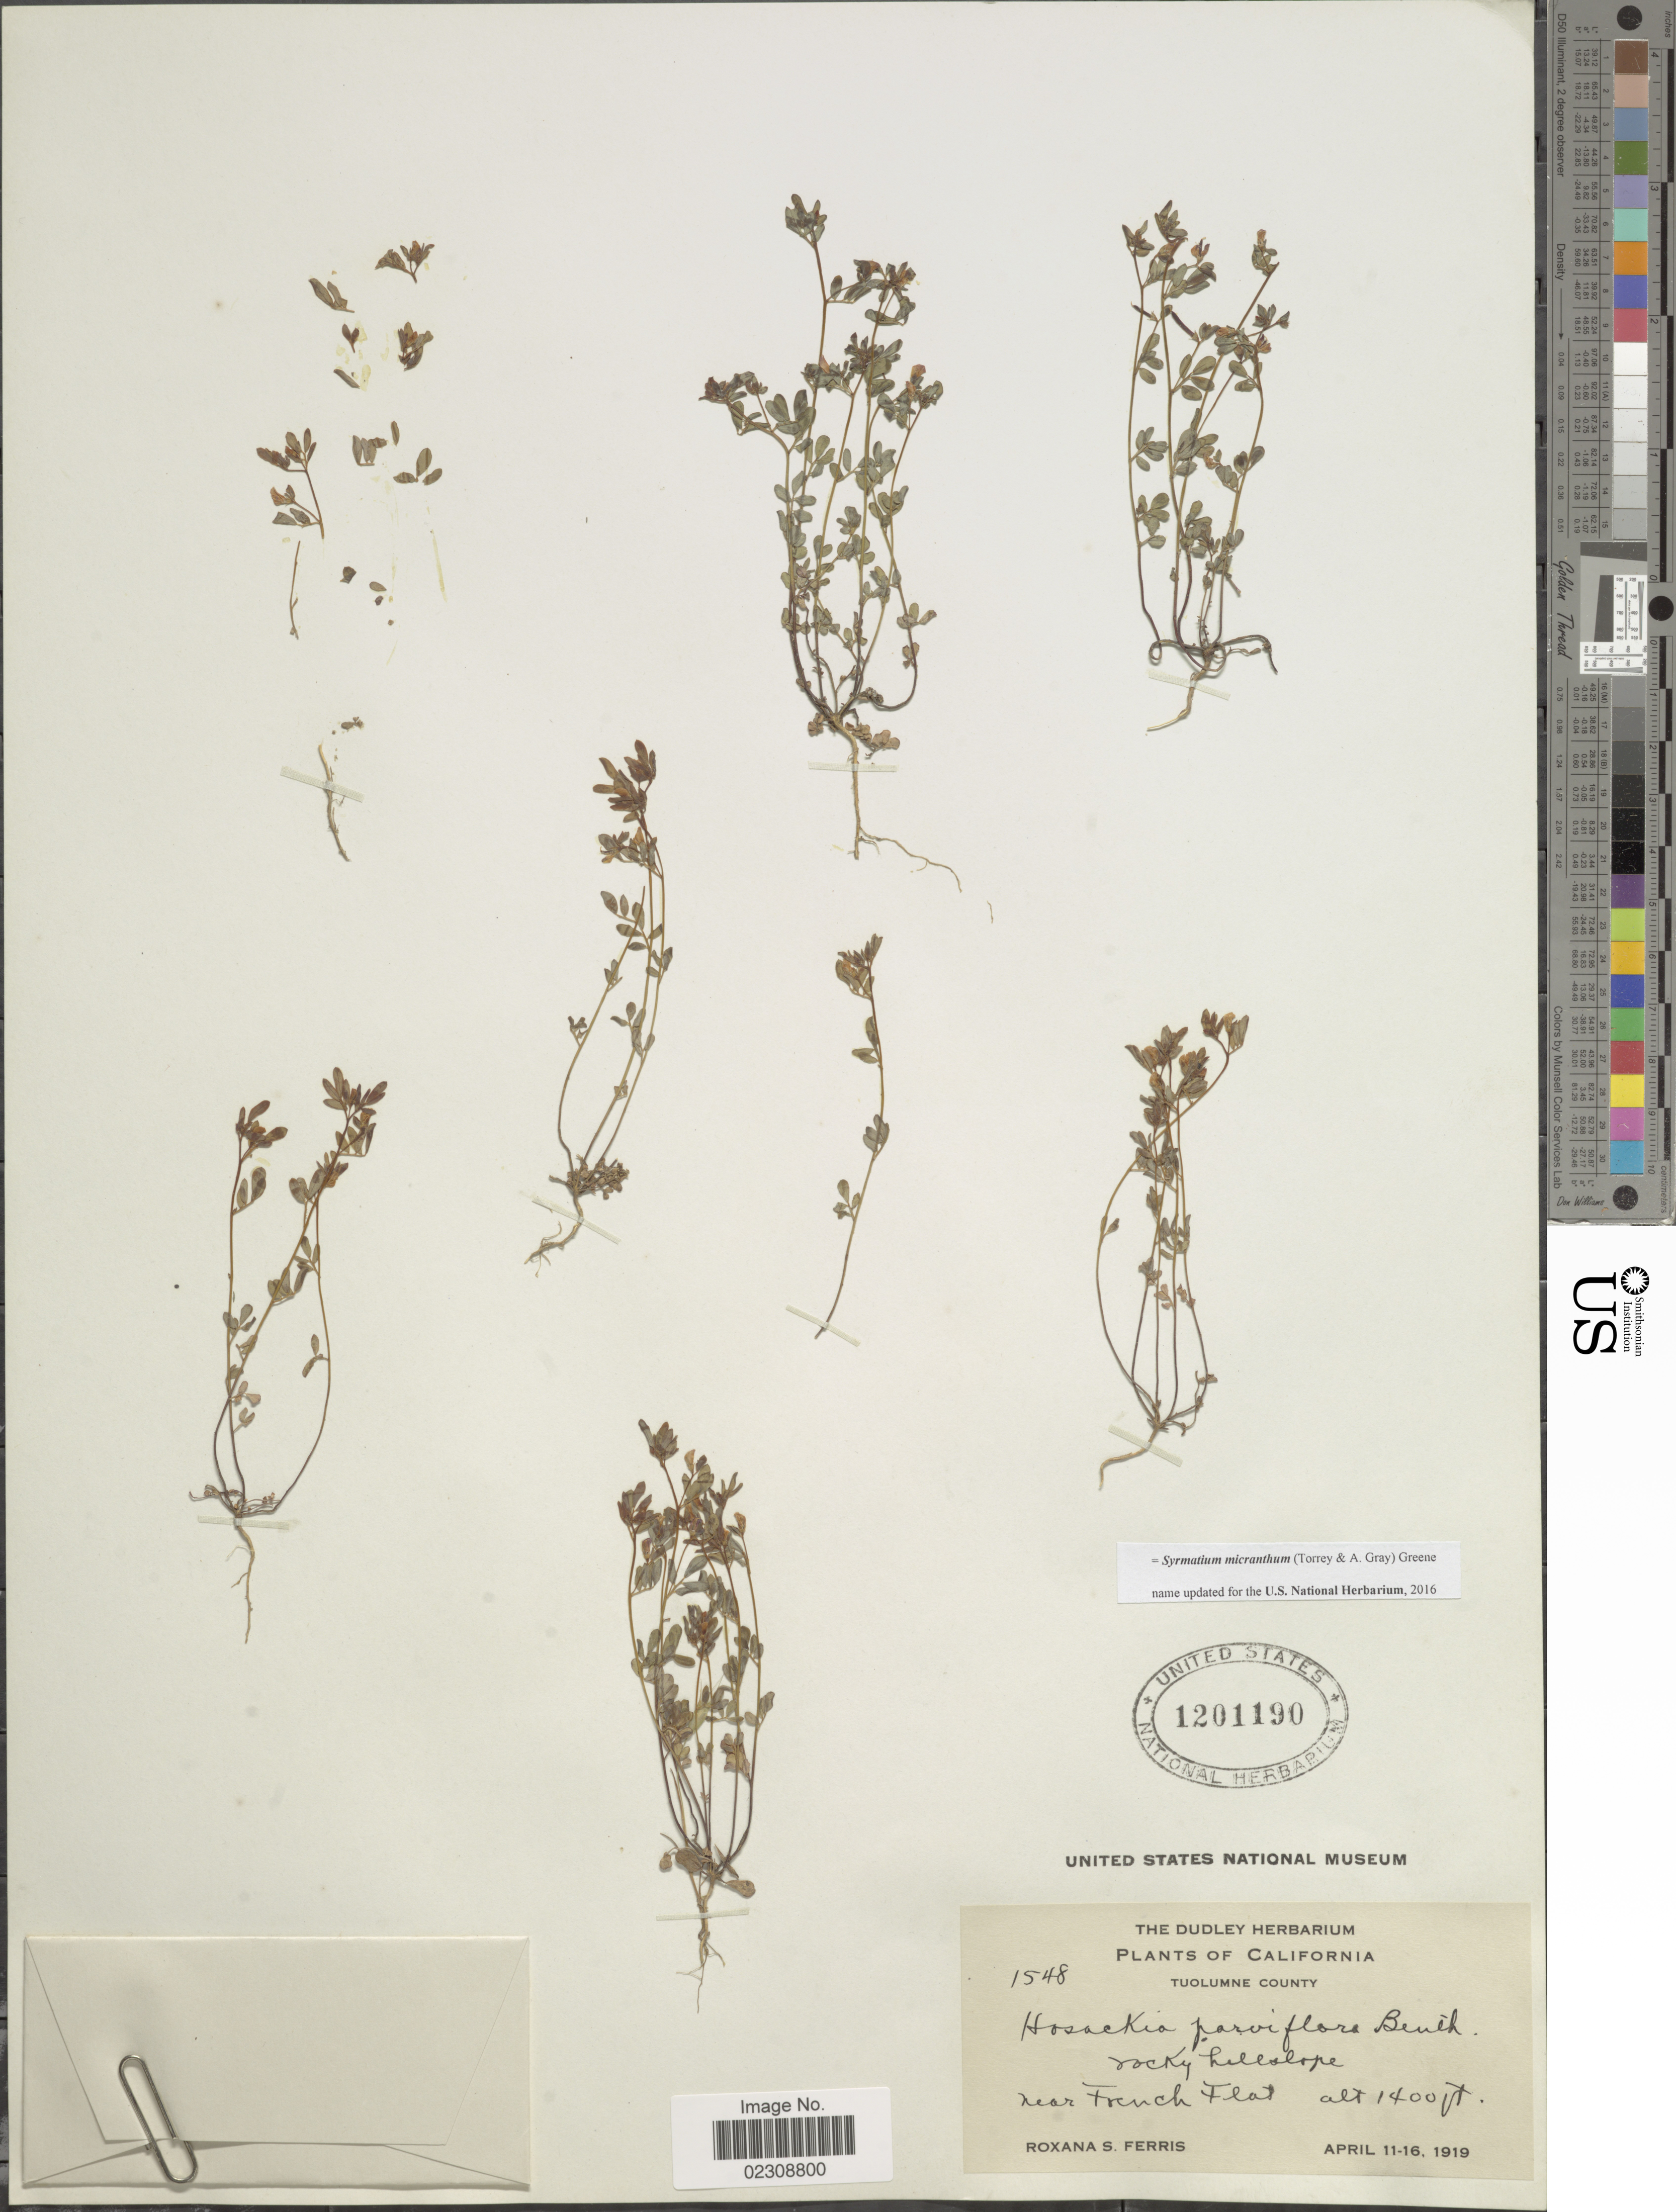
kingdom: Plantae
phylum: Tracheophyta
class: Magnoliopsida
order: Fabales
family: Fabaceae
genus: Syrmatium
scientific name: Syrmatium micranthum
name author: (Torr. & A. Gray) Greene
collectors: R. S. Ferris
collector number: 1548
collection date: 1919-04-11/1919-04-16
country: United States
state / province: California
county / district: Tuolumne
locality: Tuolumne County. near French Flat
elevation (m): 427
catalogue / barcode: US 1201190